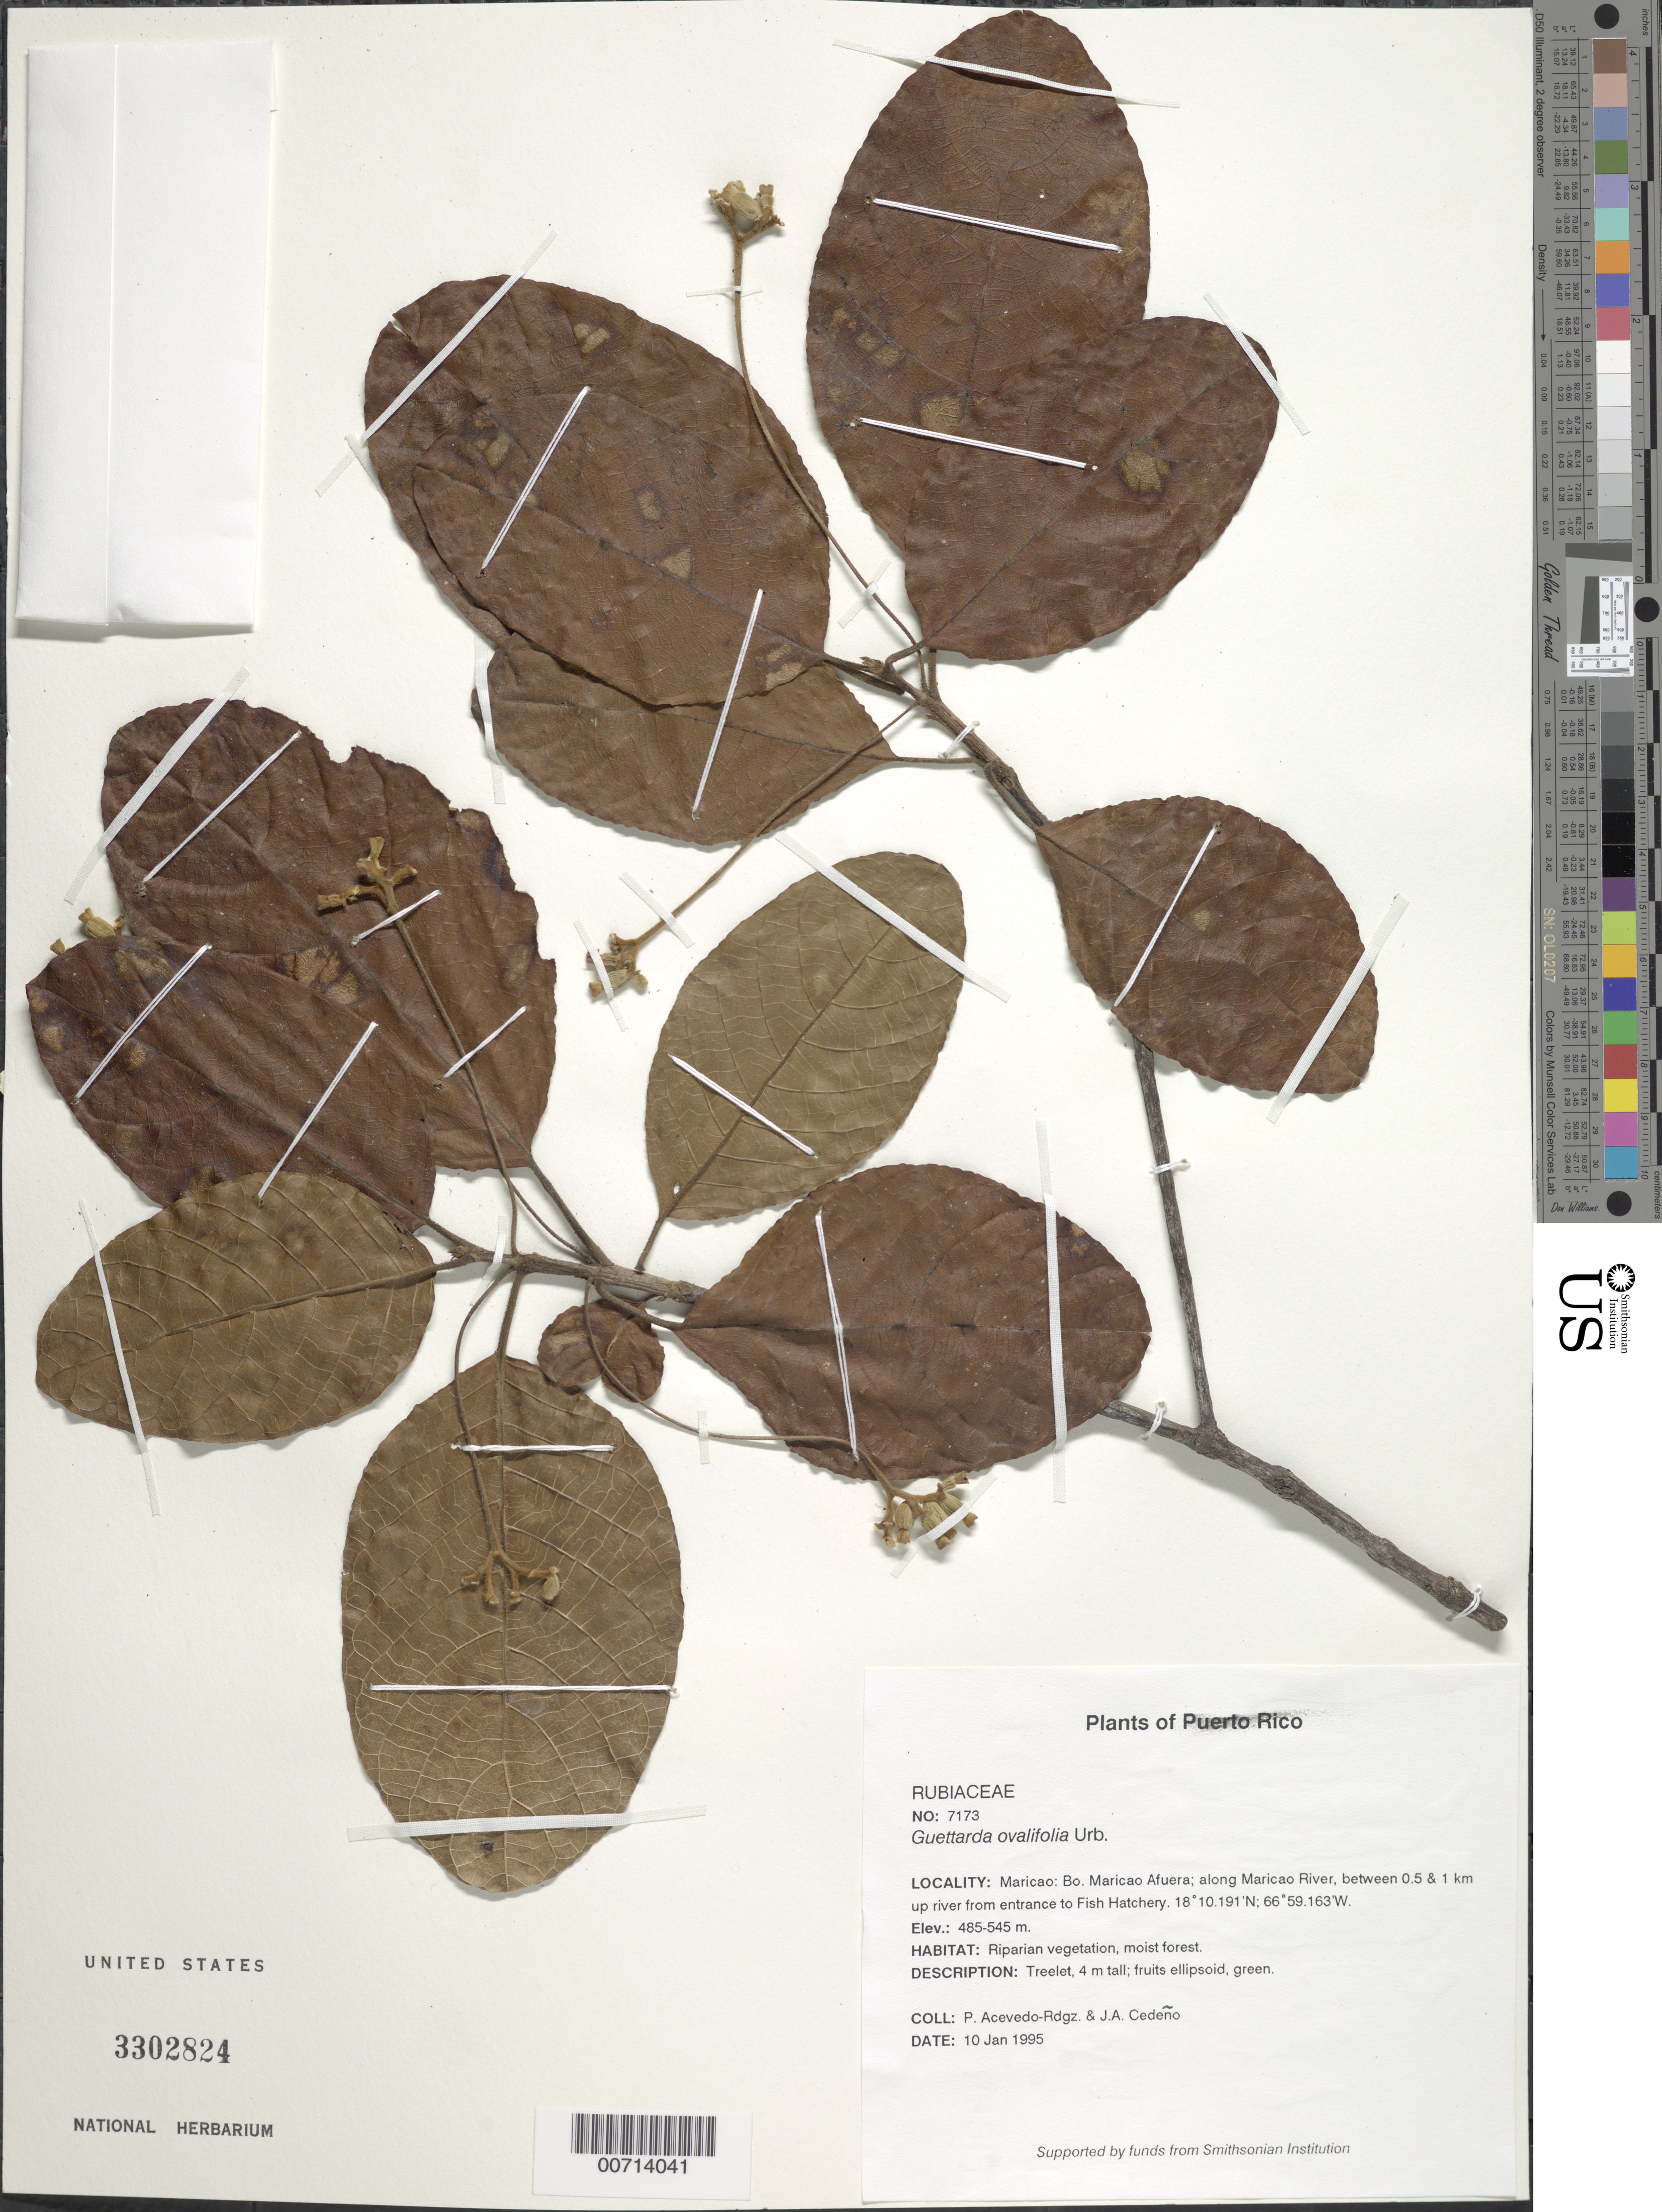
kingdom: Plantae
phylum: Tracheophyta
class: Magnoliopsida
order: Gentianales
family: Rubiaceae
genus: Guettarda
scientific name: Guettarda ovalifolia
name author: Urb.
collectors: P. Acevedo-Rodr. & J. A. Cedeño M.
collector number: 7173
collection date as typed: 10 Jan 1995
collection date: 1995-01-10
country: Puerto Rico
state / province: Maricao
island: Puerto Rico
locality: Maricao: Bo. Maricao Afuera; along Maricao River, between 0.5 & 1 km up river from entrance to Fish Hatchery.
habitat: Riparian vegetation, moist forest.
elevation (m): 485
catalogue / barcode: US 3302824